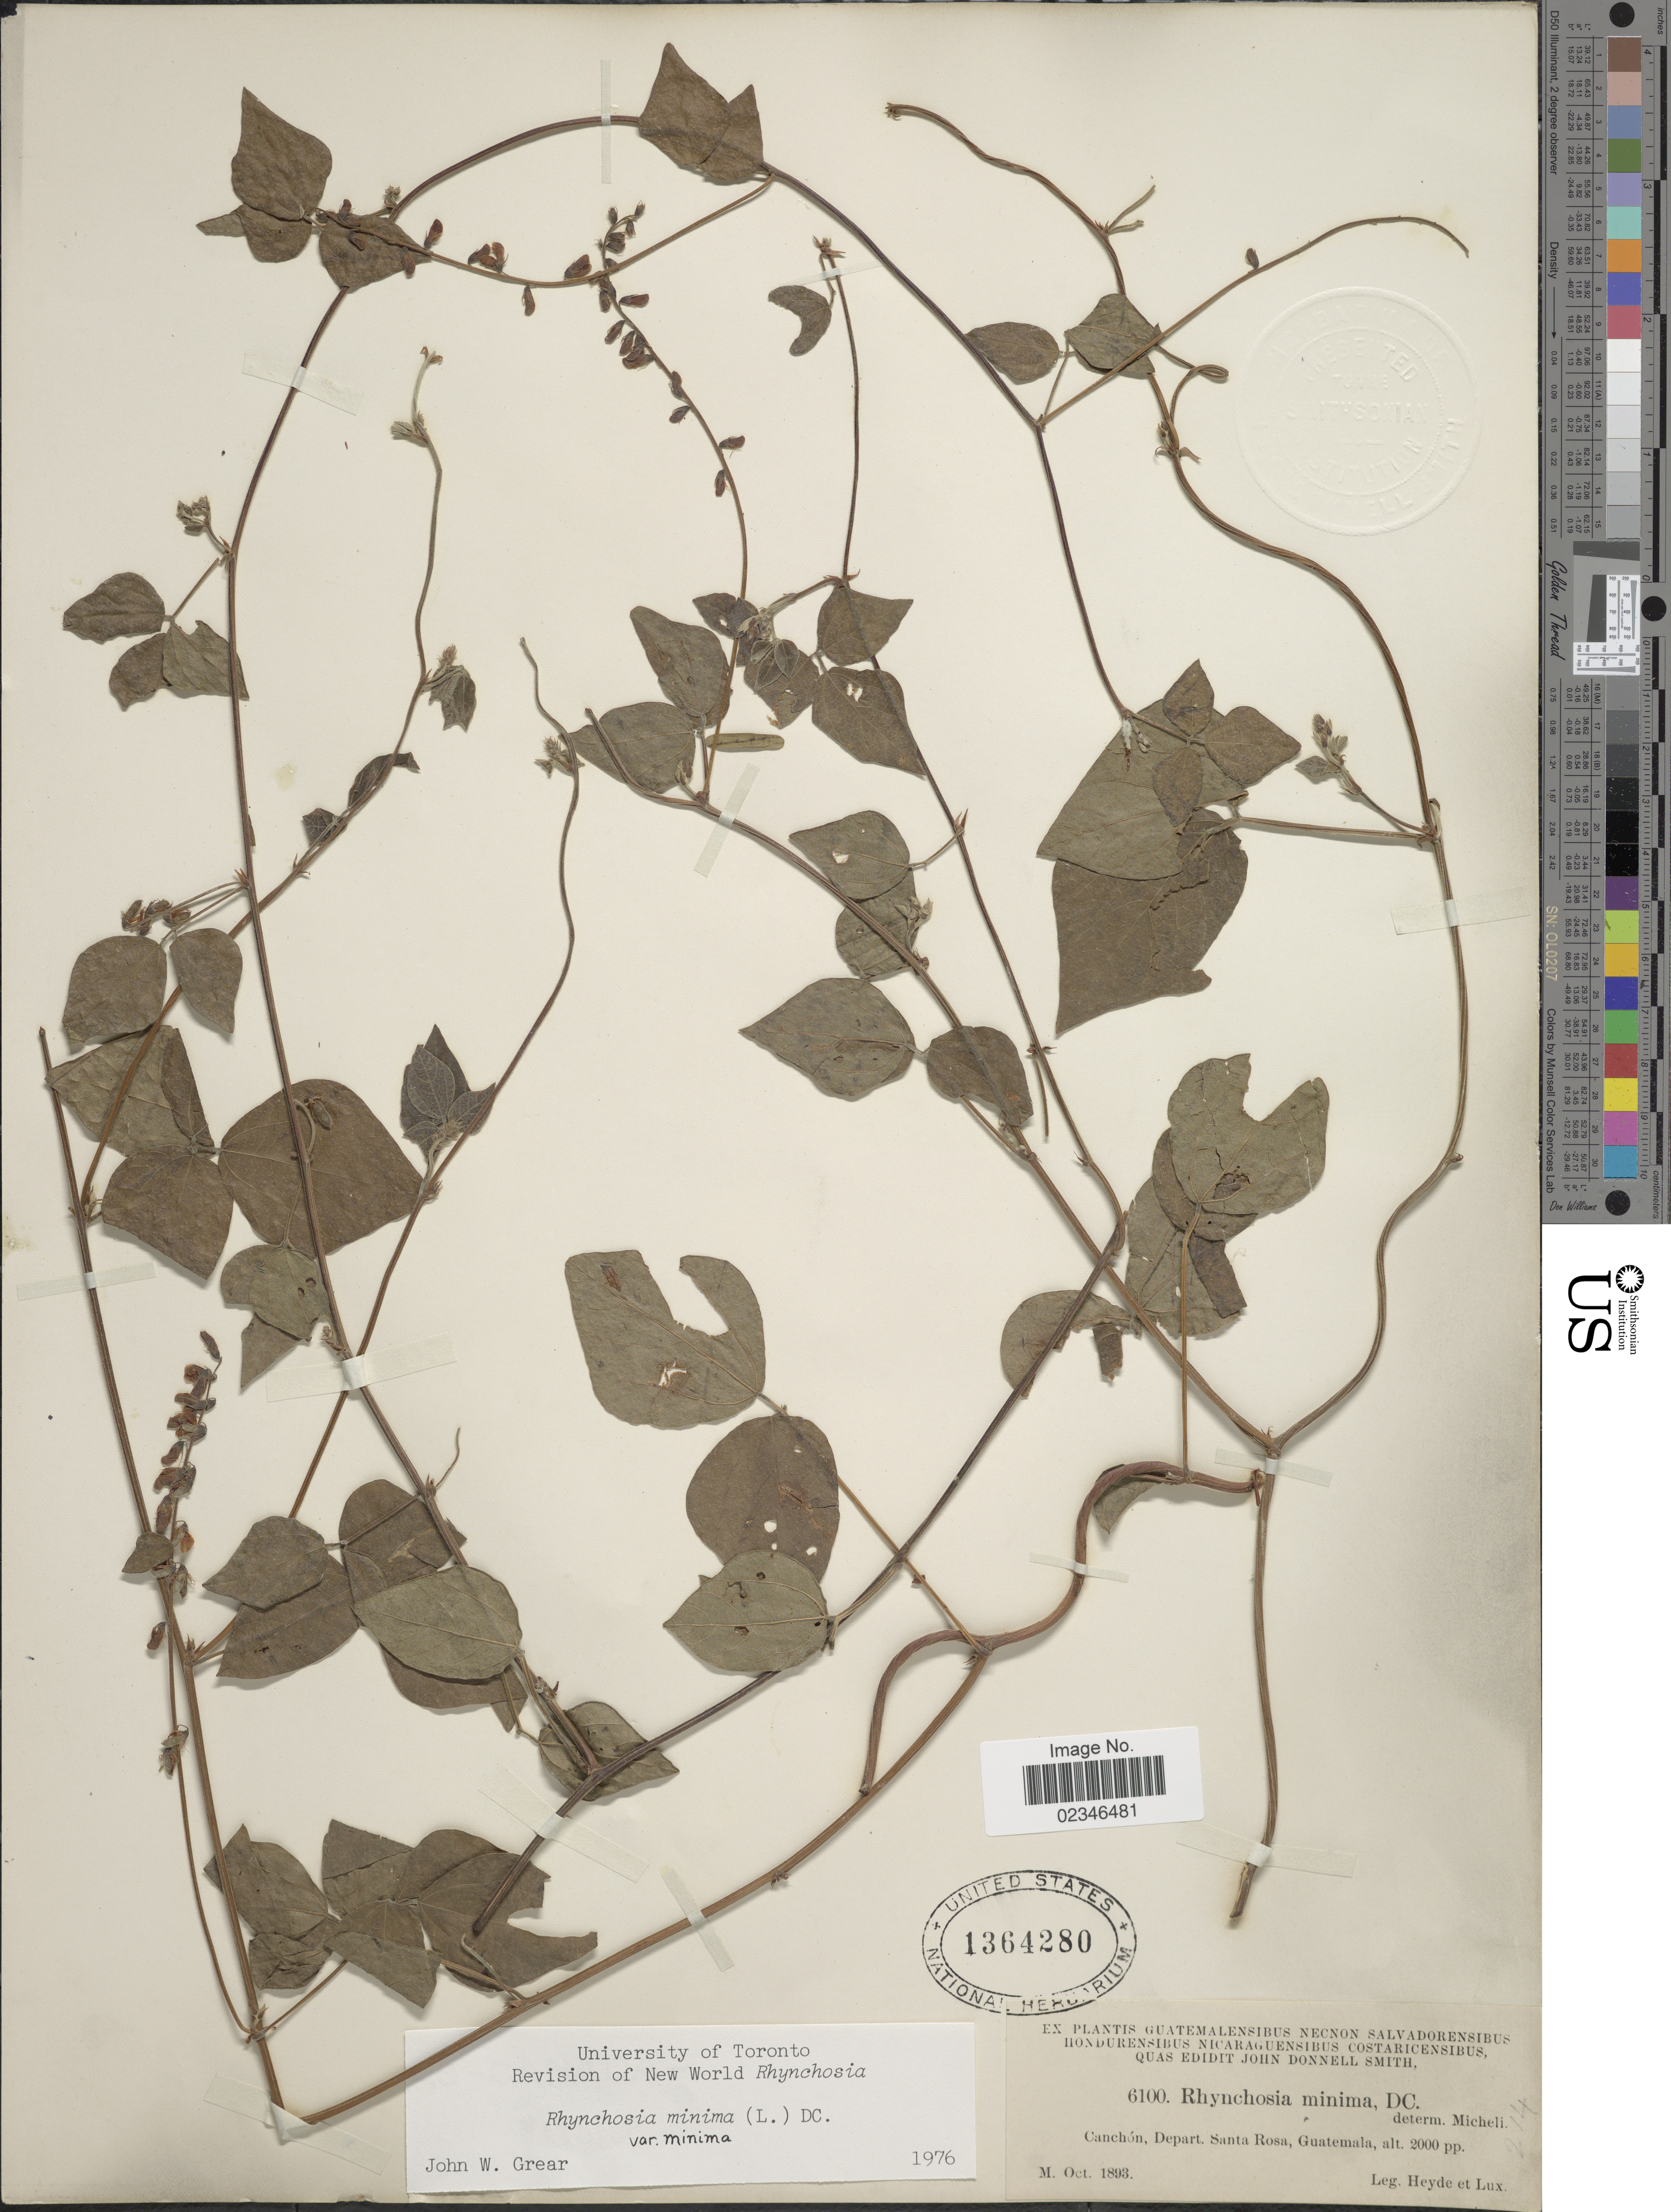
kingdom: Plantae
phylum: Tracheophyta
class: Magnoliopsida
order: Fabales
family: Fabaceae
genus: Rhynchosia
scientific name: Rhynchosia minima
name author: (L.) DC.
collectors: Heyde & Lux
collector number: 6100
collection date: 1893-10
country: Guatemala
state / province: Santa Rosa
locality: Canchón, Depart. Santa Rosa, Guatemala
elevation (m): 610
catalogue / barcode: US 1364280